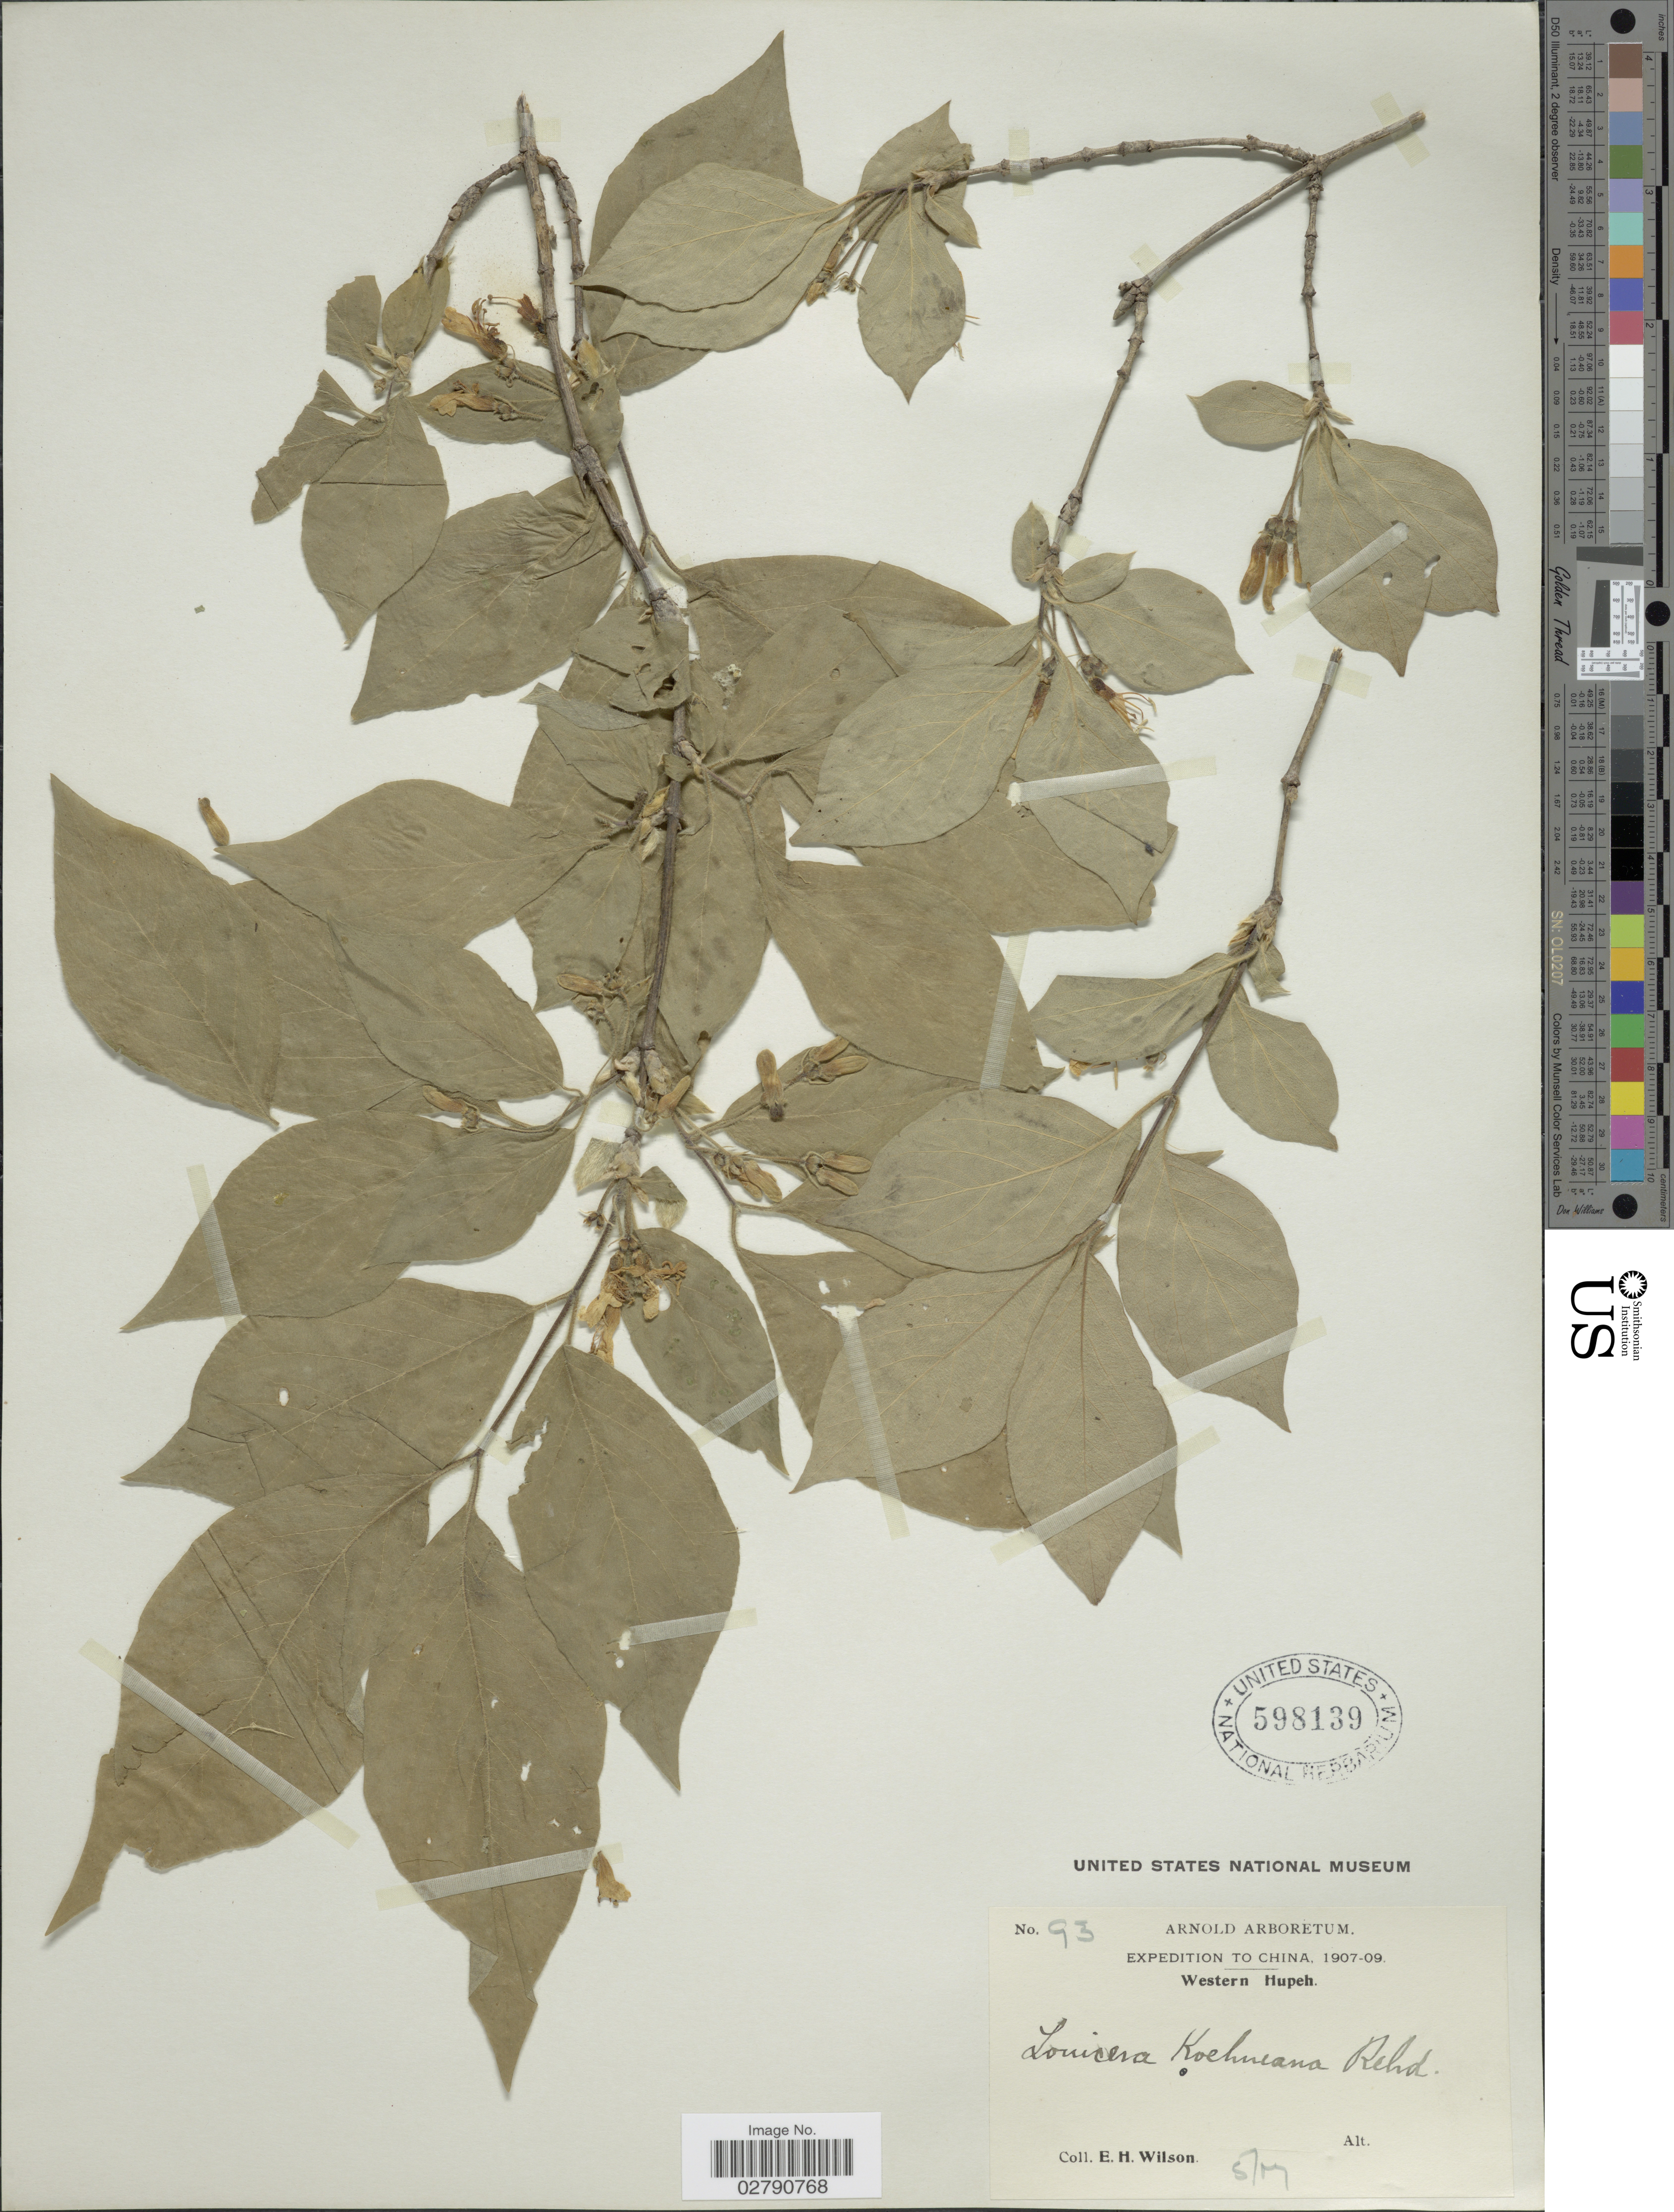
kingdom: Plantae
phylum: Tracheophyta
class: Magnoliopsida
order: Dipsacales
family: Caprifoliaceae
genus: Lonicera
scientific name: Lonicera koehneana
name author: Rehder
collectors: E. Wilson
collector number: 93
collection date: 1907-05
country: China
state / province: Hubei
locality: Western Hupeh.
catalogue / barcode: US 598139